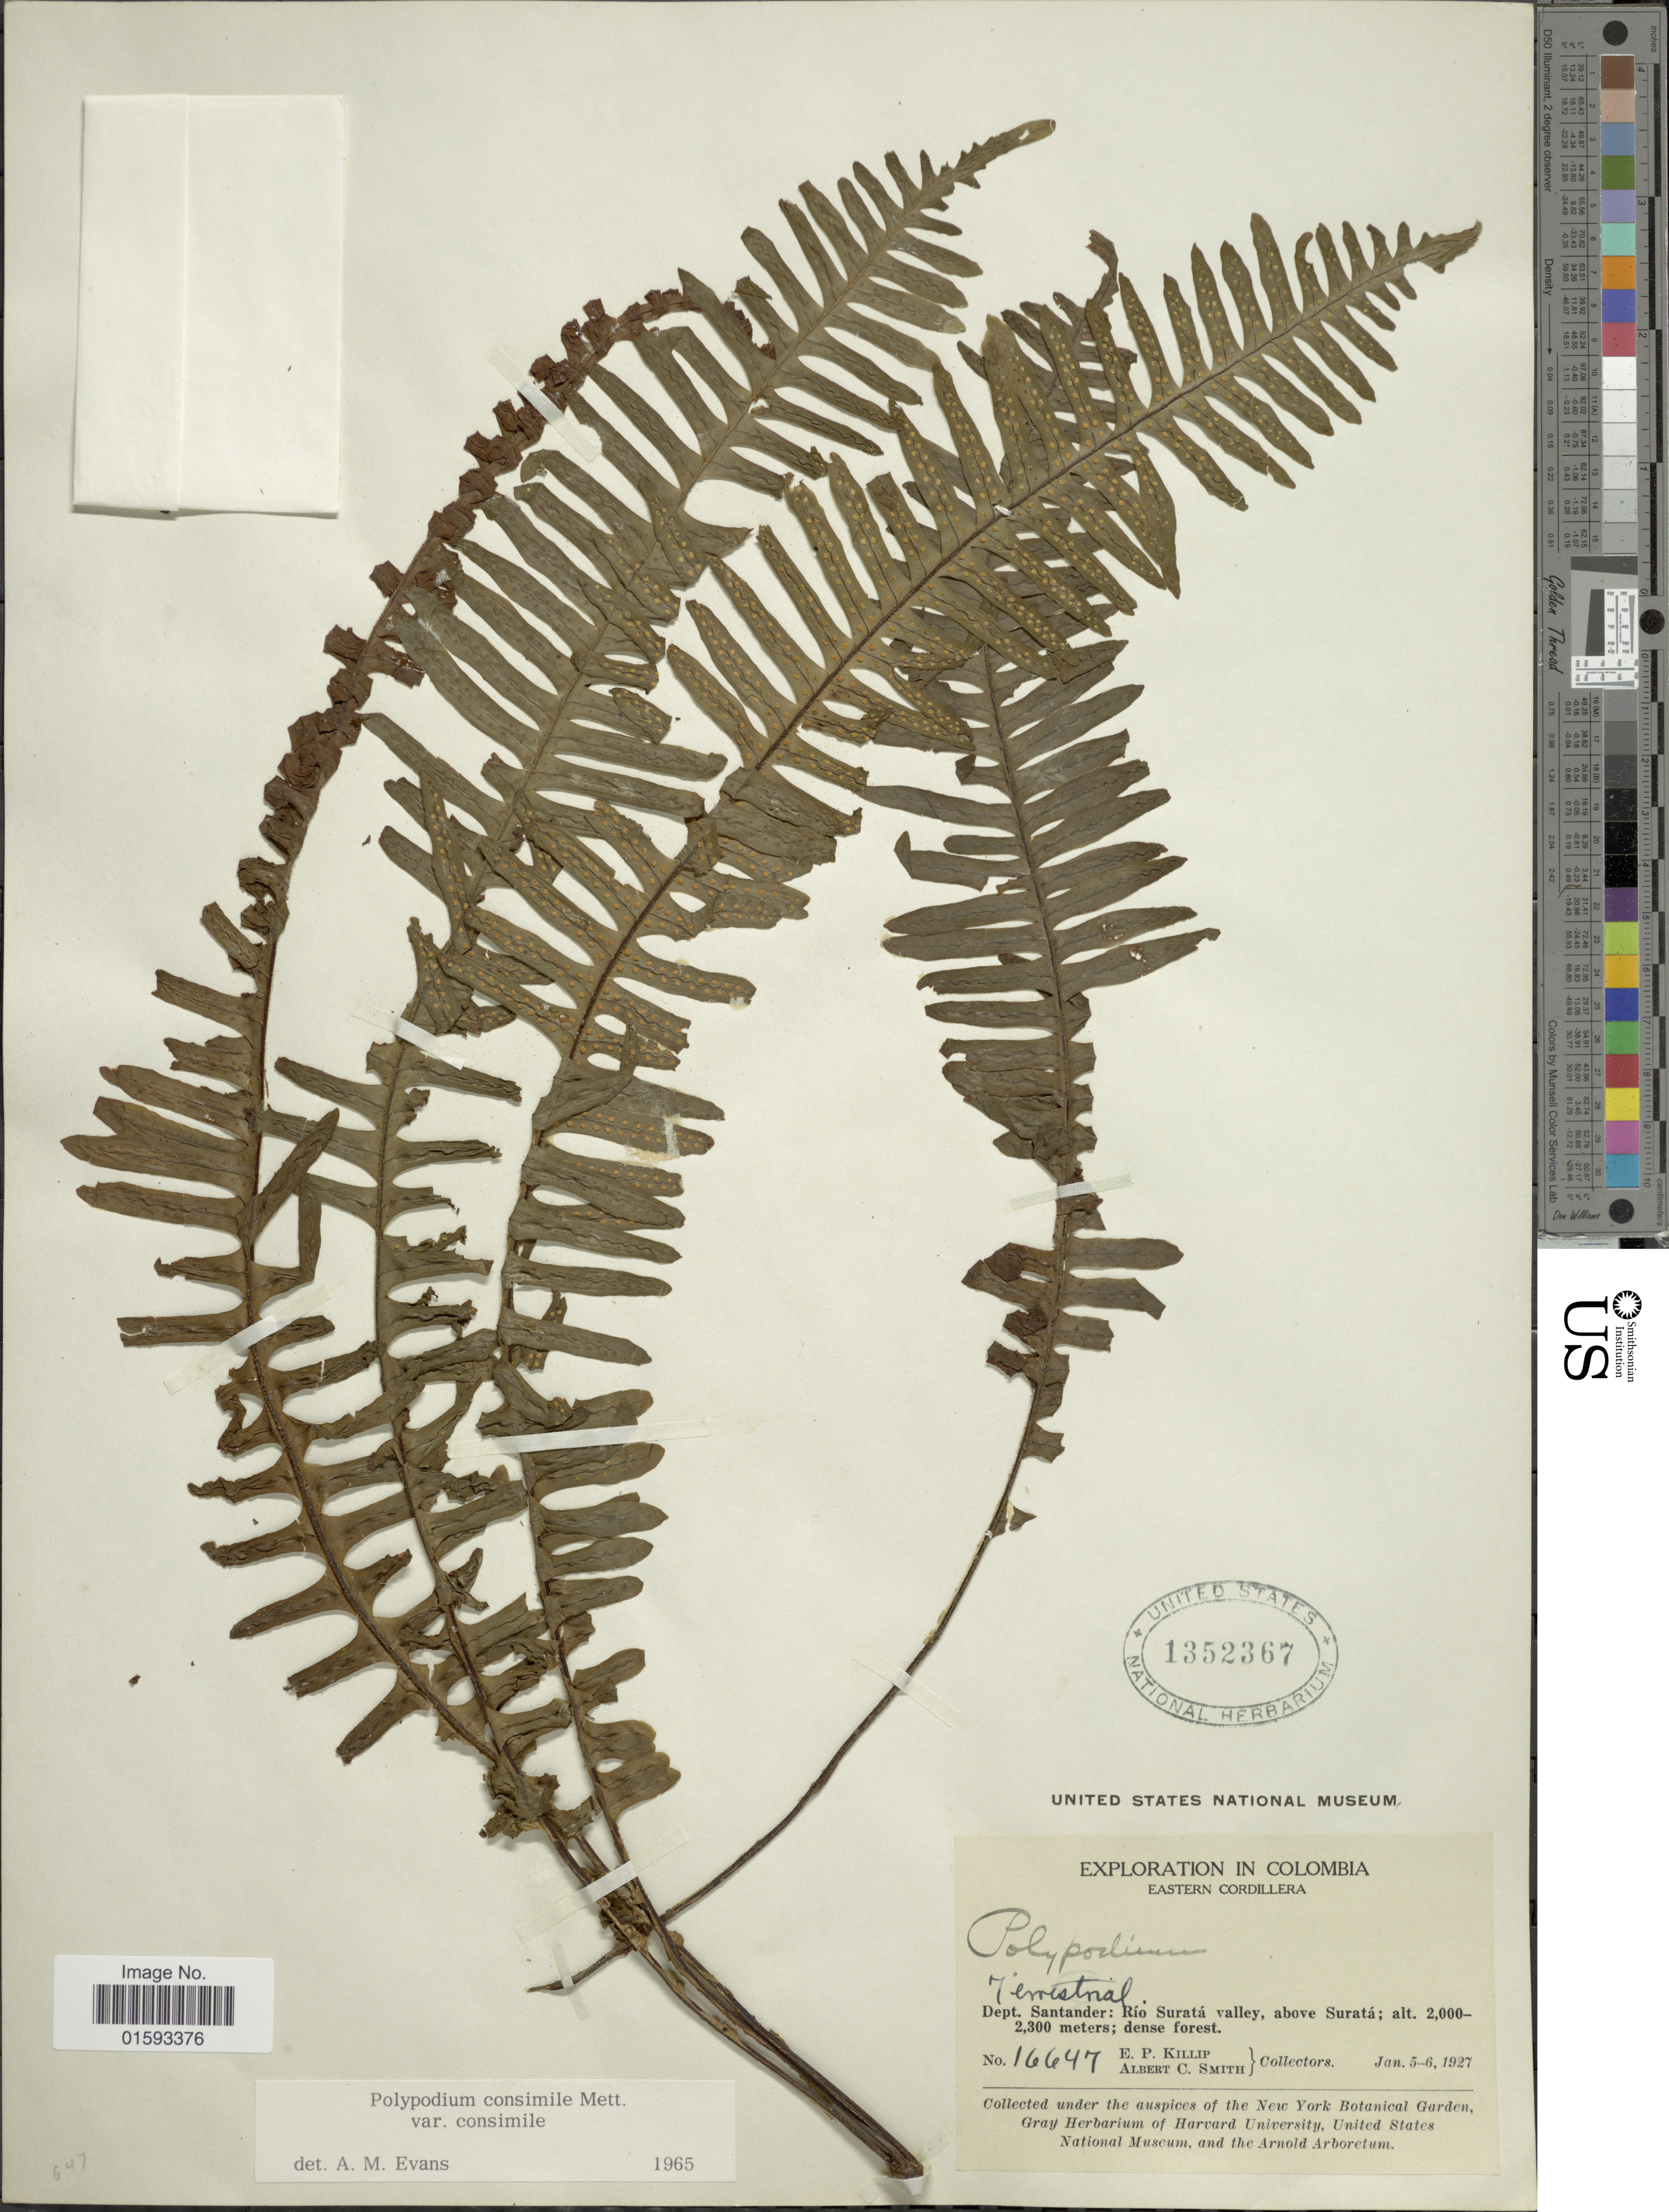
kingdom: Plantae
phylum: Tracheophyta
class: Polypodiopsida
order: Polypodiales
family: Polypodiaceae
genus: Pecluma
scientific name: Pecluma consimilis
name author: (Mett.) M.G. Price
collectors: E. P. Killip & A. C. Smith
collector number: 16647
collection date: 1927-01-05/1927-01-06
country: Colombia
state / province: Santander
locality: Eastern Cordillera, Rio Surata valley, above Surata; dense forest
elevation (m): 2000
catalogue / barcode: US 1352367